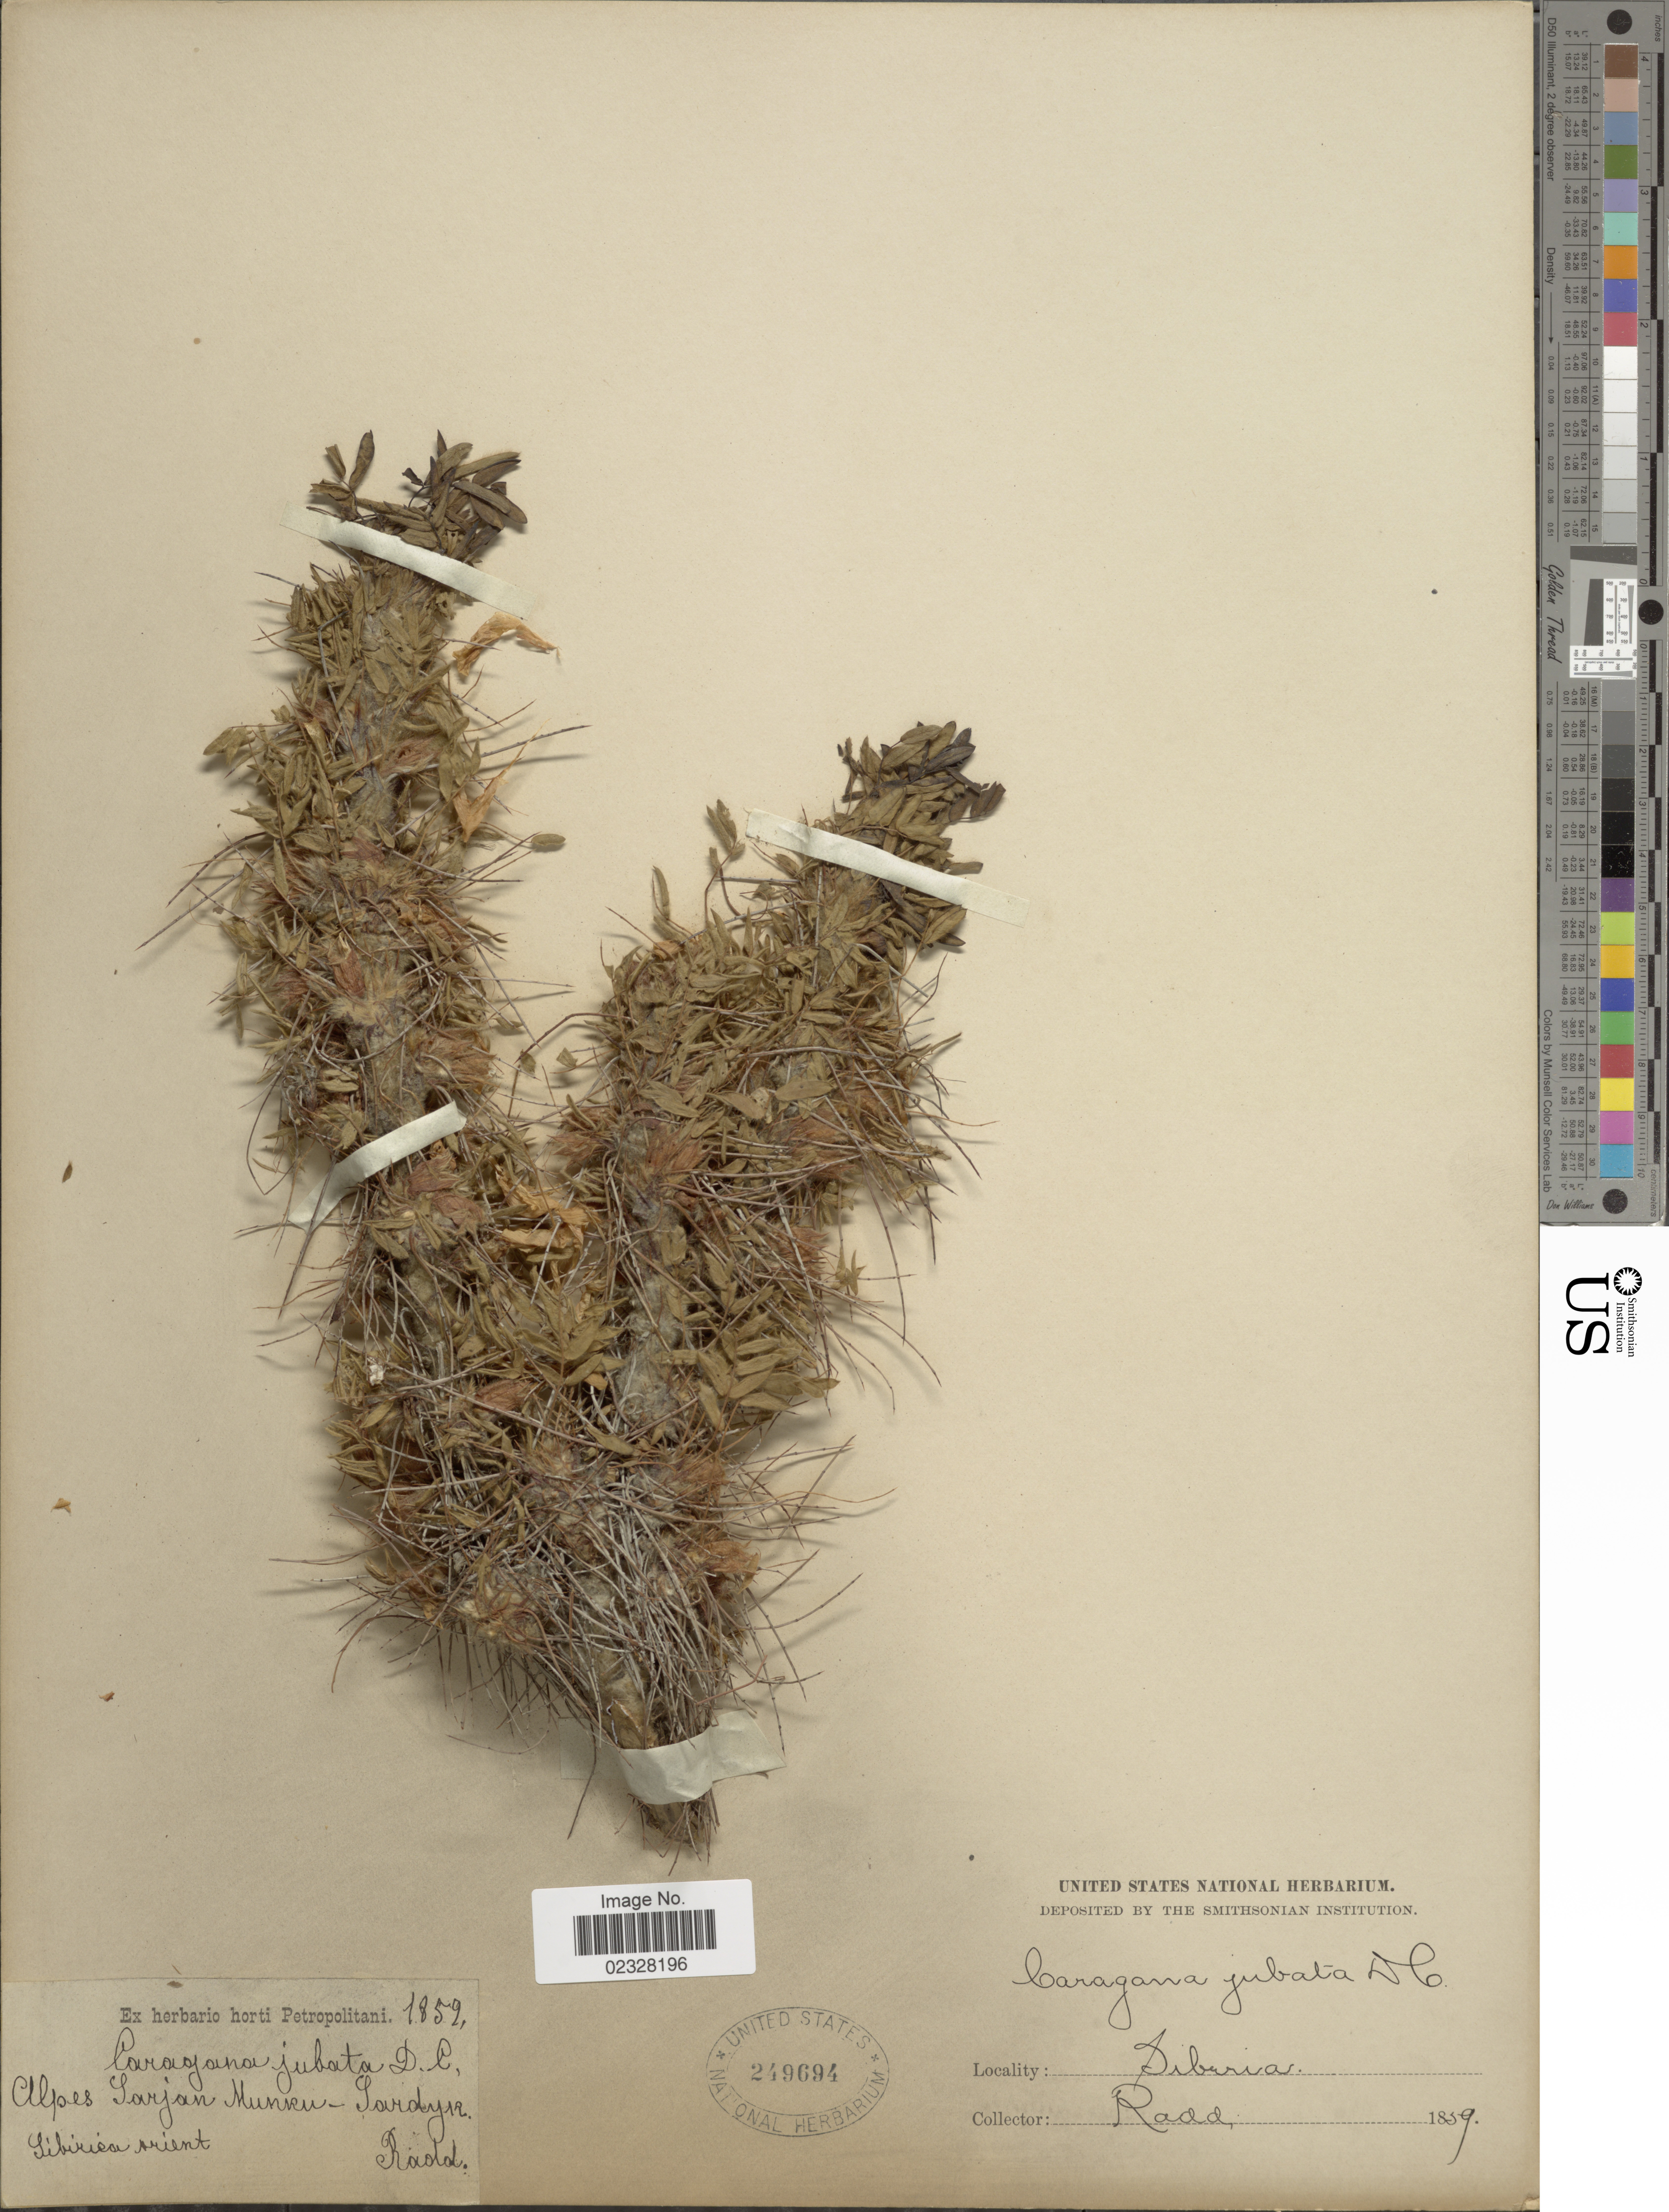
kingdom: Plantae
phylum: Tracheophyta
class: Magnoliopsida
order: Fabales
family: Fabaceae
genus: Caragana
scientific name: Caragana jubata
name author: Poir.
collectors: Radd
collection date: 1852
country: Mongolia / Russian Federation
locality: Alpes Sarjan Munku-Sardyk. Sibirica orient.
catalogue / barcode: US 249694